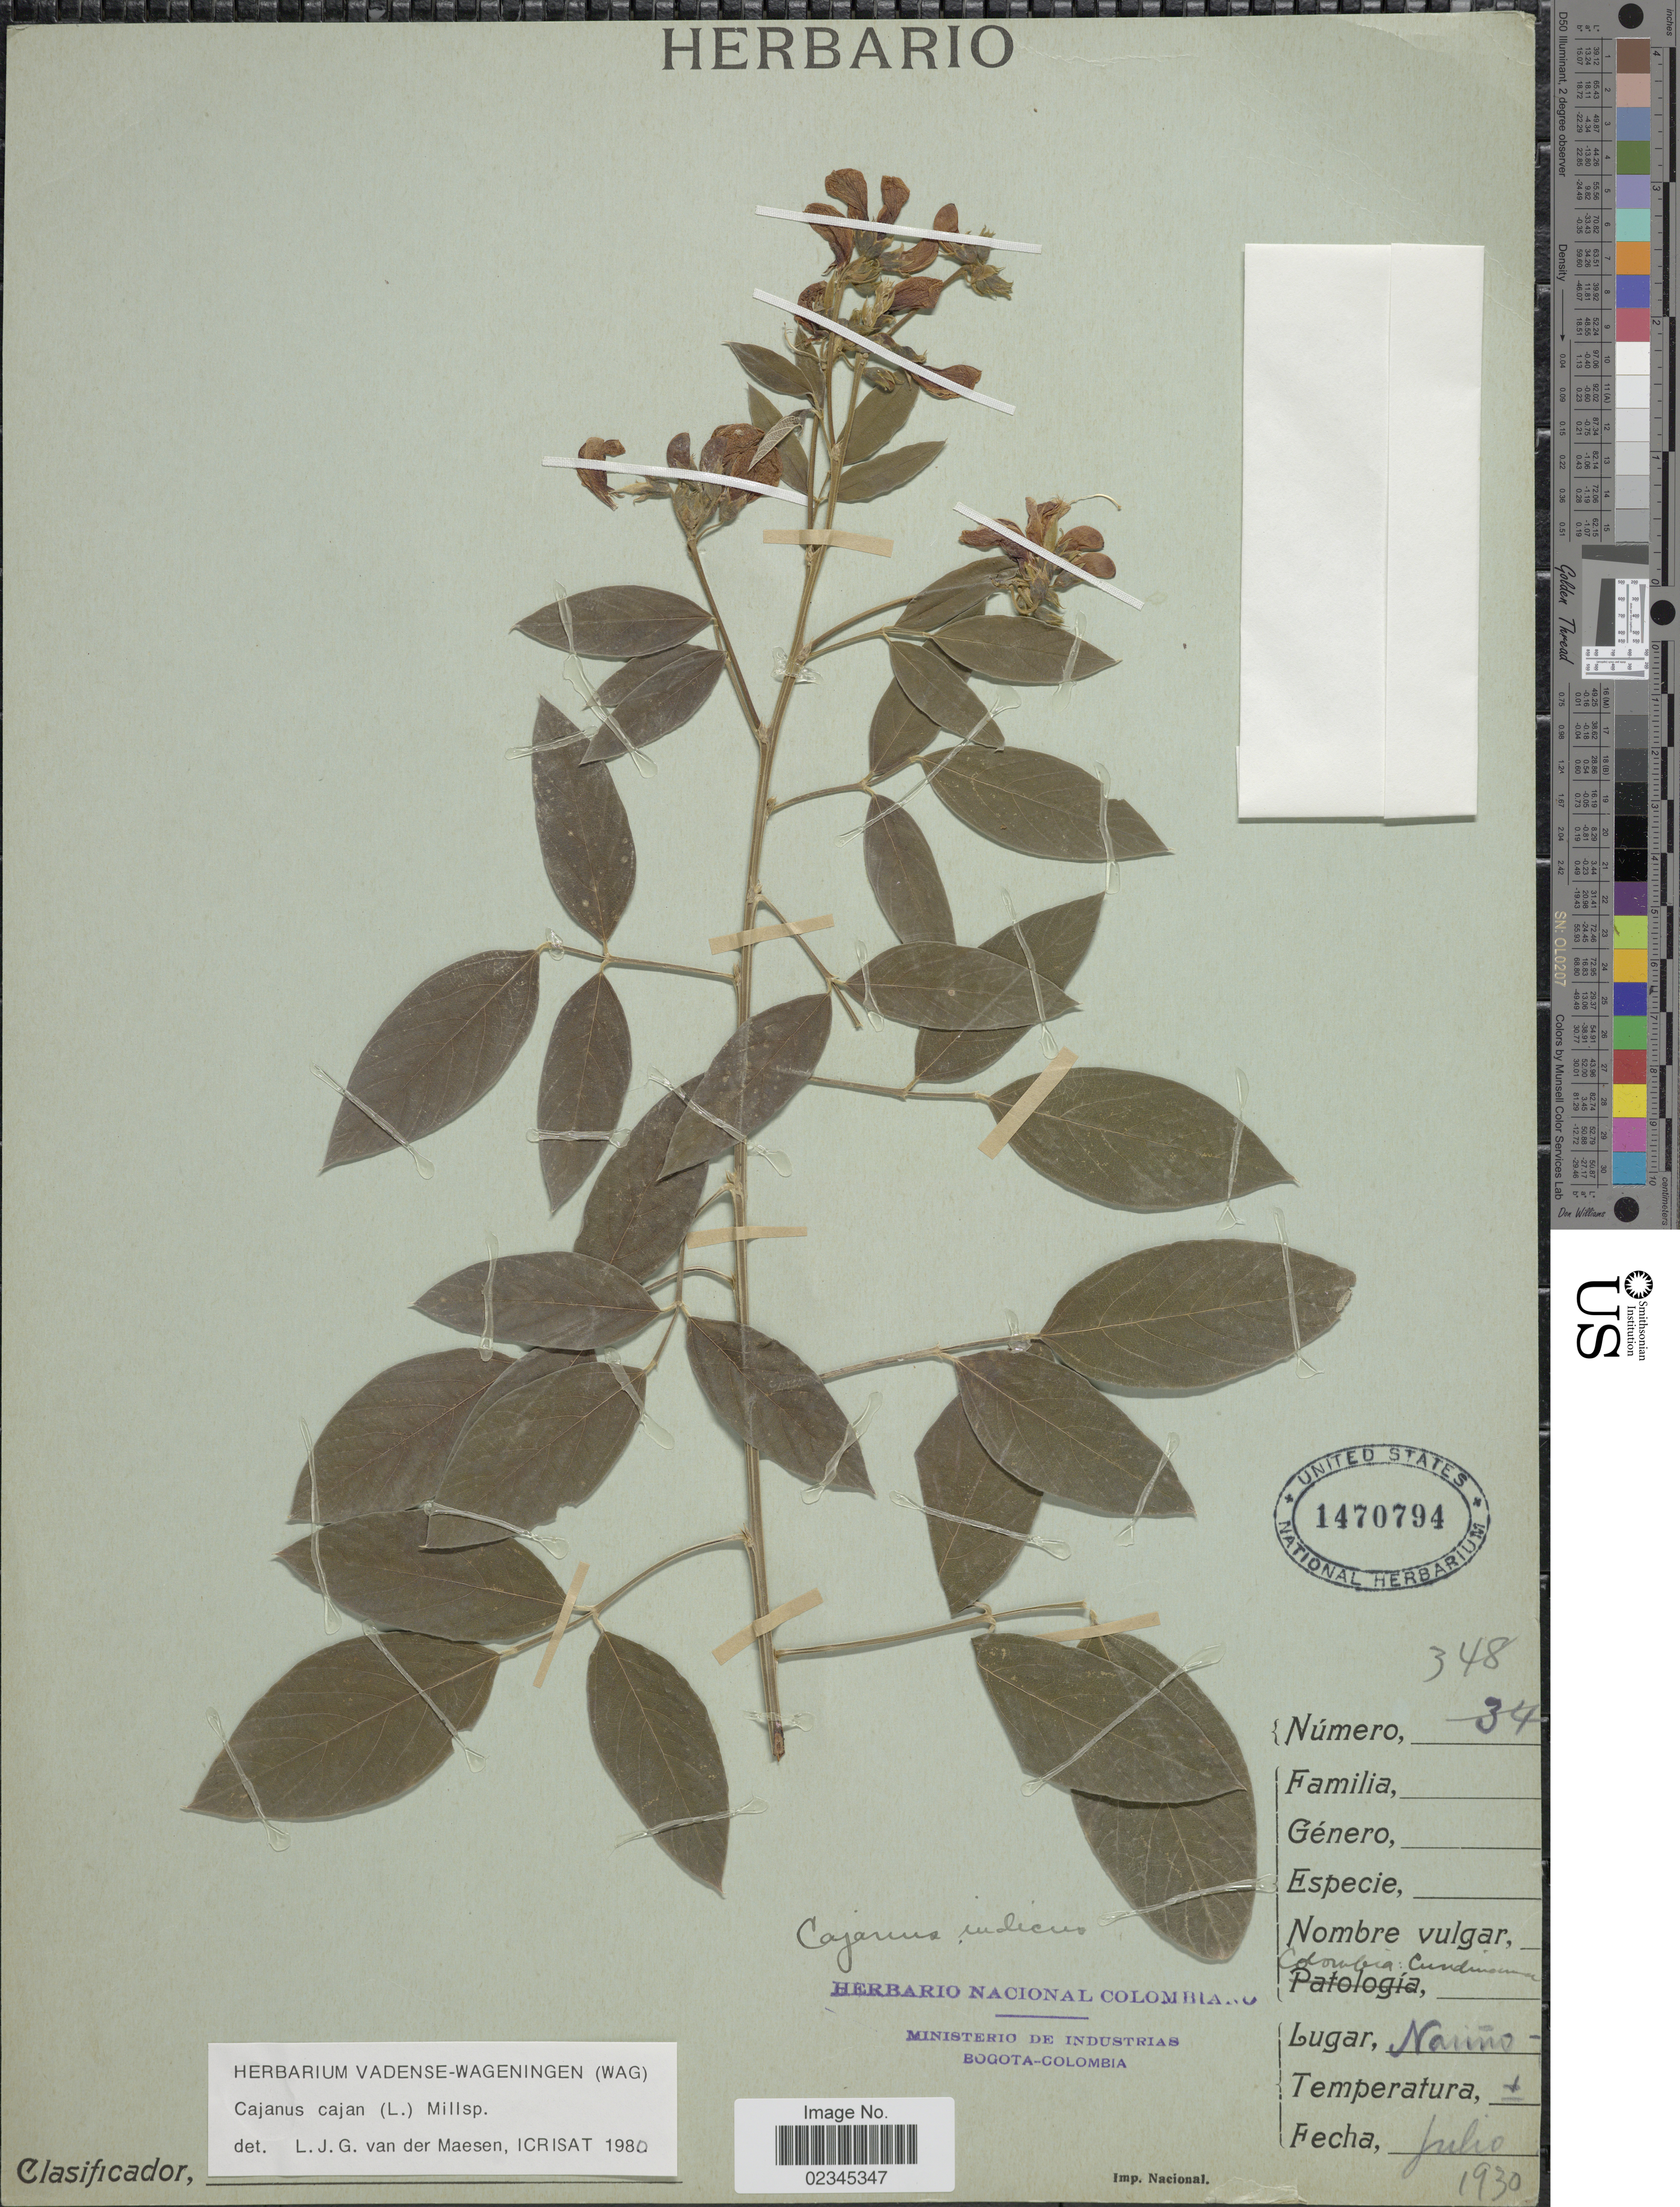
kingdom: Plantae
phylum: Tracheophyta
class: Magnoliopsida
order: Fabales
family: Fabaceae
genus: Cajanus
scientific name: Cajanus cajan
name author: (L.) Huth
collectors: ex herb. Nac. Colombiana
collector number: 348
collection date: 1930-07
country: Colombia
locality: Cundinamarca. Nariño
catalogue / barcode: US 1470794